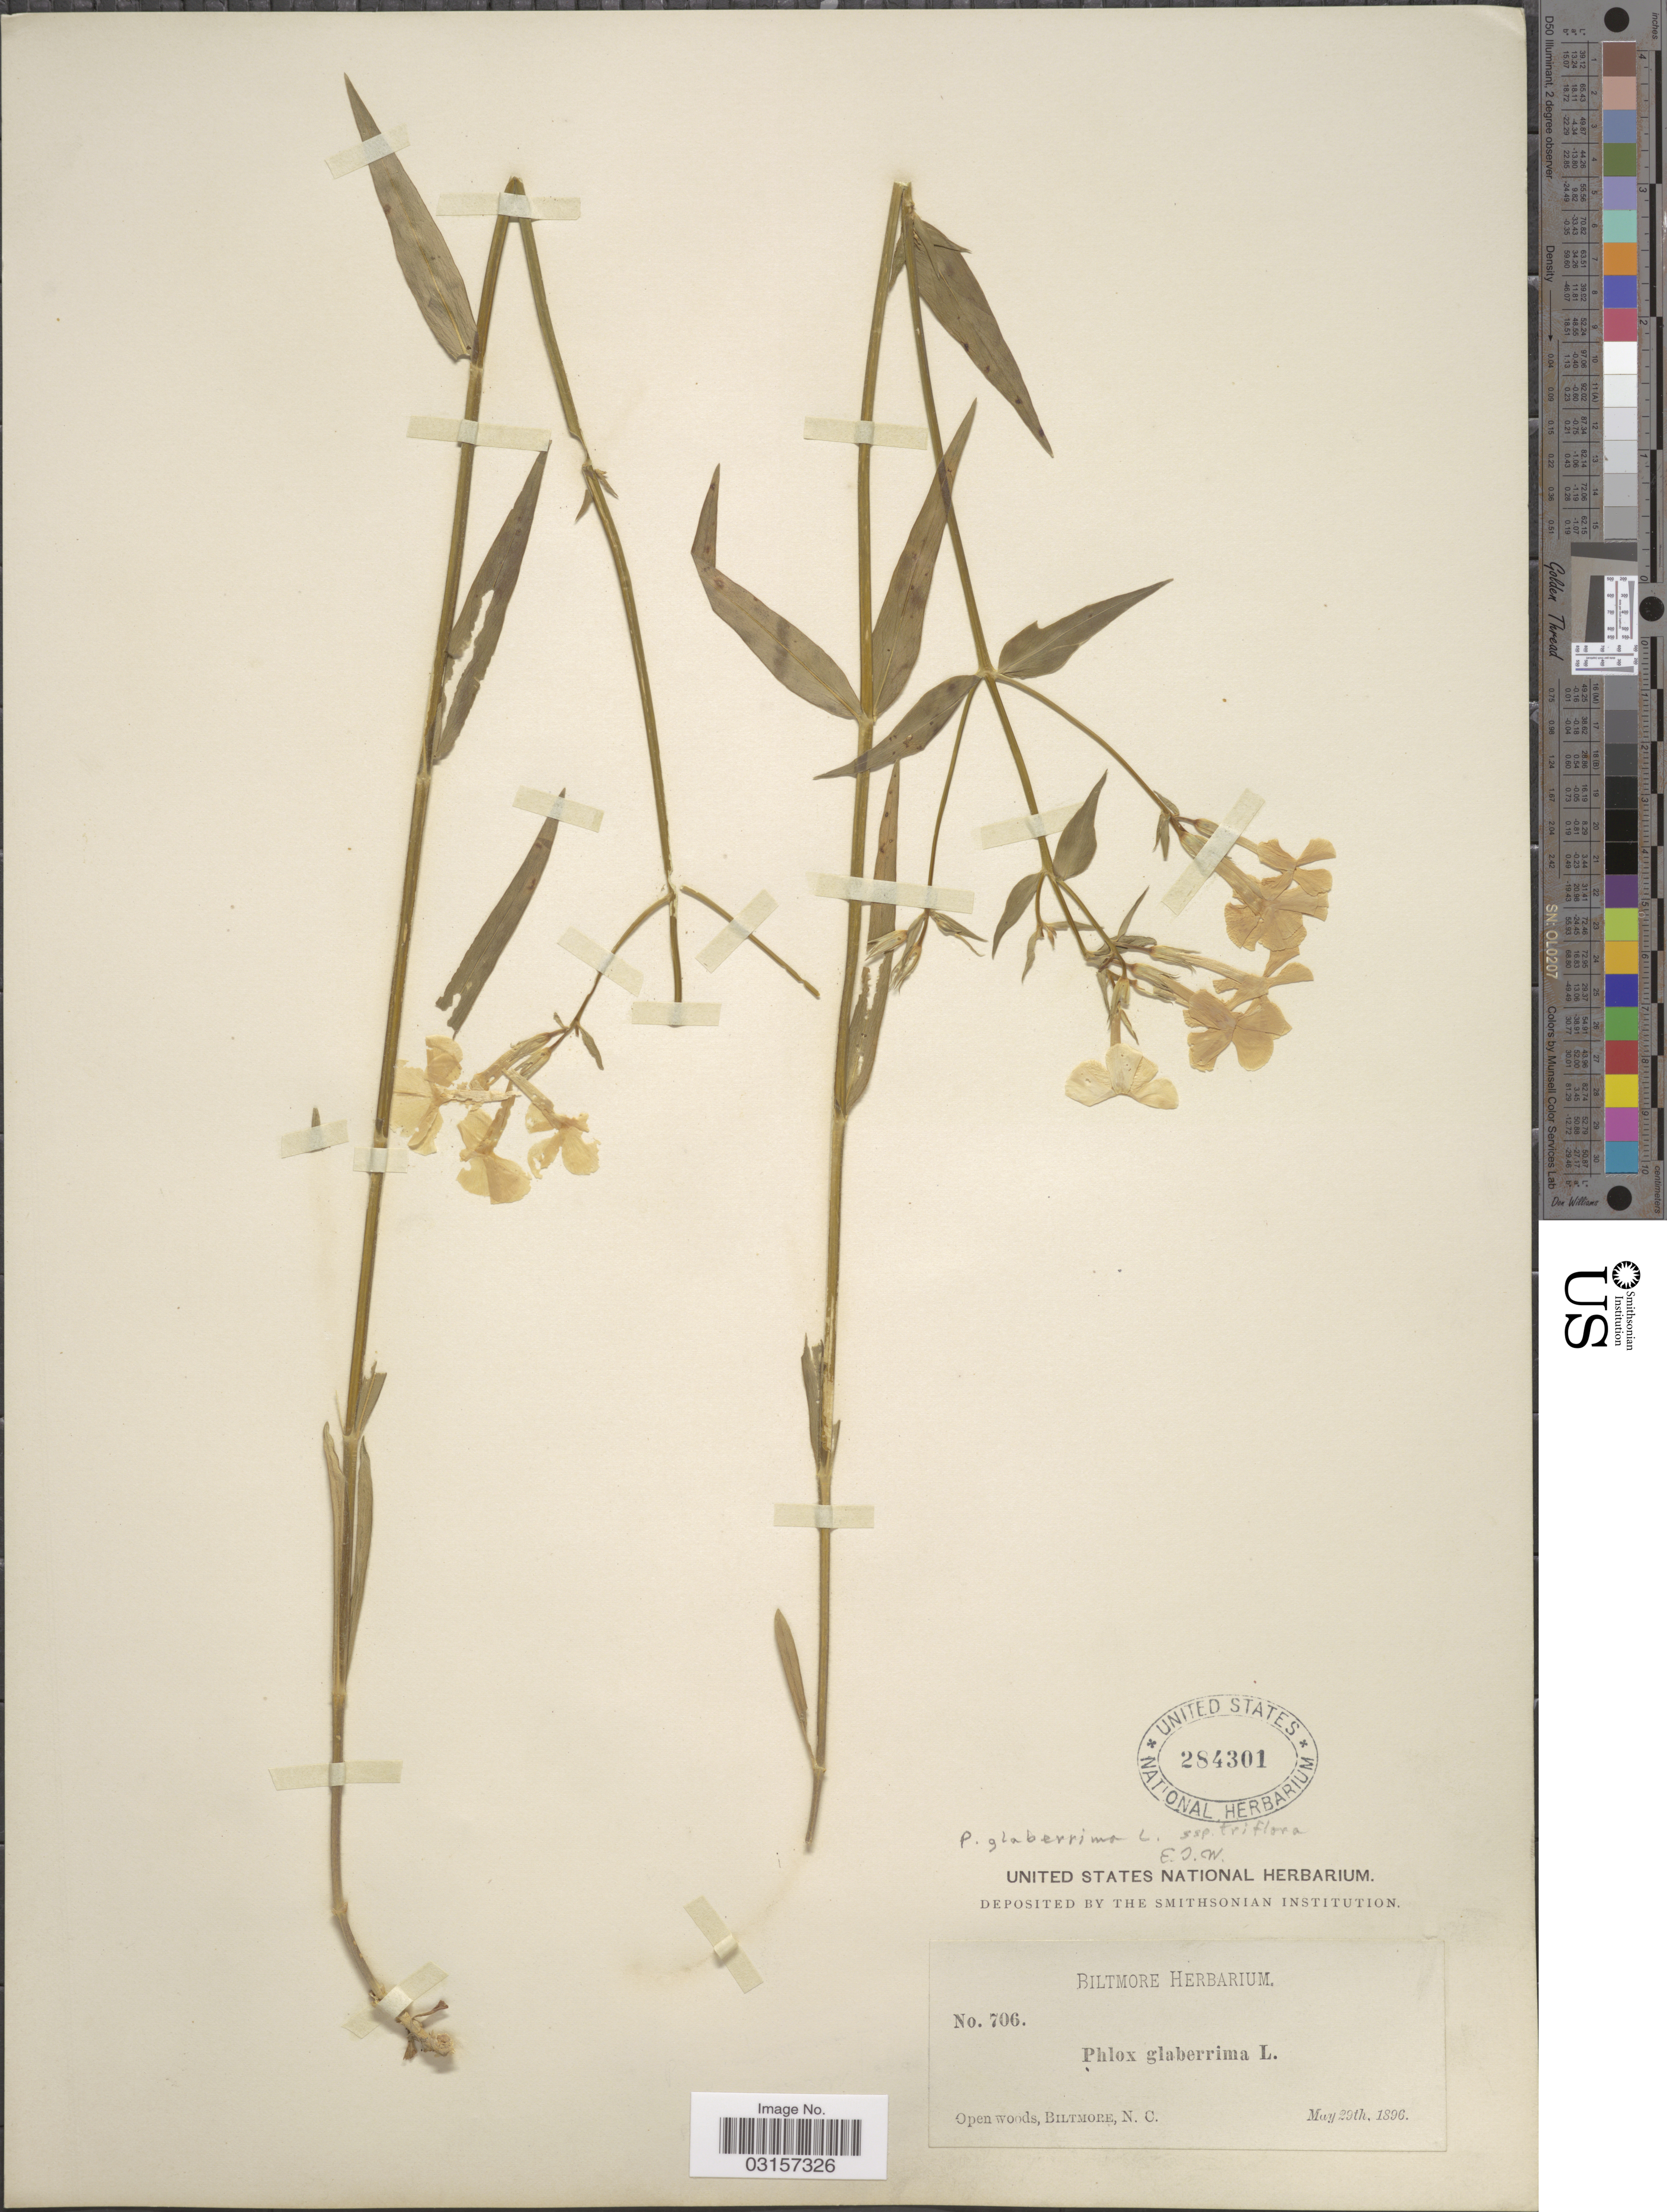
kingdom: Plantae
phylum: Tracheophyta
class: Magnoliopsida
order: Ericales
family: Polemoniaceae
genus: Phlox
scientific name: Phlox glaberrima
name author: L.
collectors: ex herb. Biltmore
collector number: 706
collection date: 1896-05-29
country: United States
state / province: North Carolina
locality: Open woods, Biltmore.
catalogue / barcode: US 284301